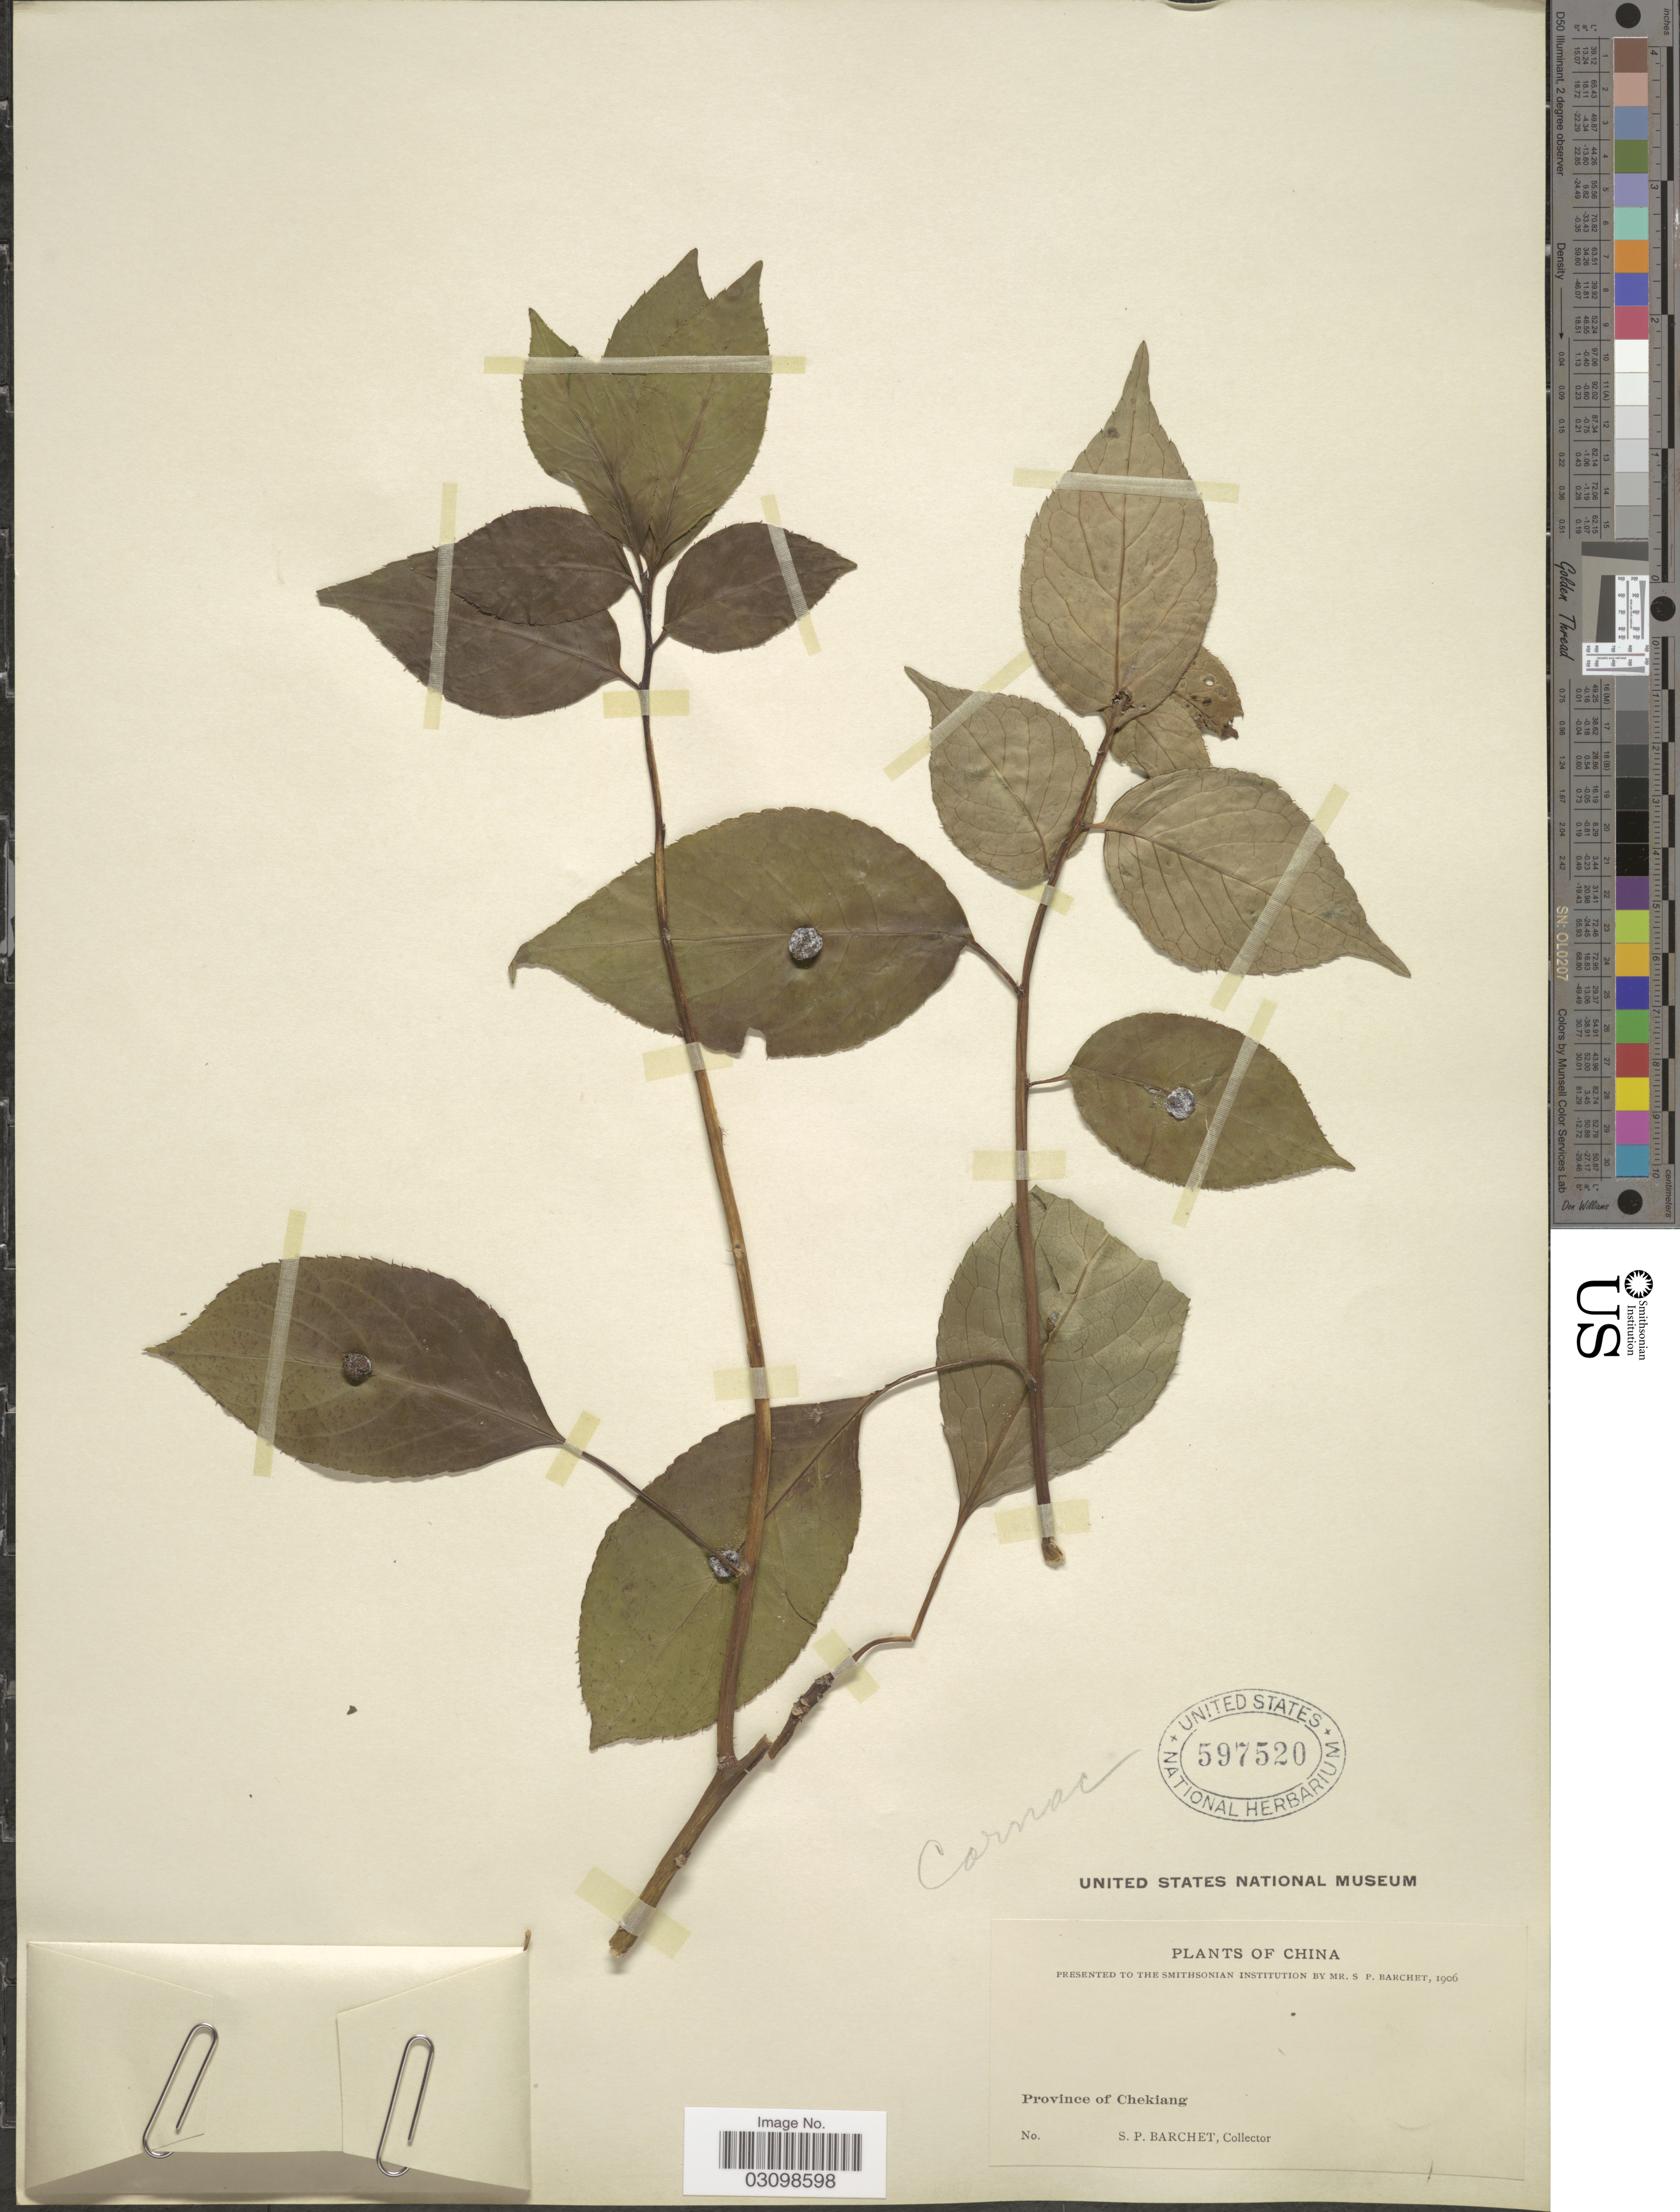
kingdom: Plantae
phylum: Tracheophyta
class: Magnoliopsida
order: Aquifoliales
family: Helwingiaceae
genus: Helwingia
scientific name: Helwingia japonica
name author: (Thunb.) Dietr.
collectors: S. P. Barchet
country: China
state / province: Zhejiang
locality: Province of Chekiang.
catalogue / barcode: US 597520